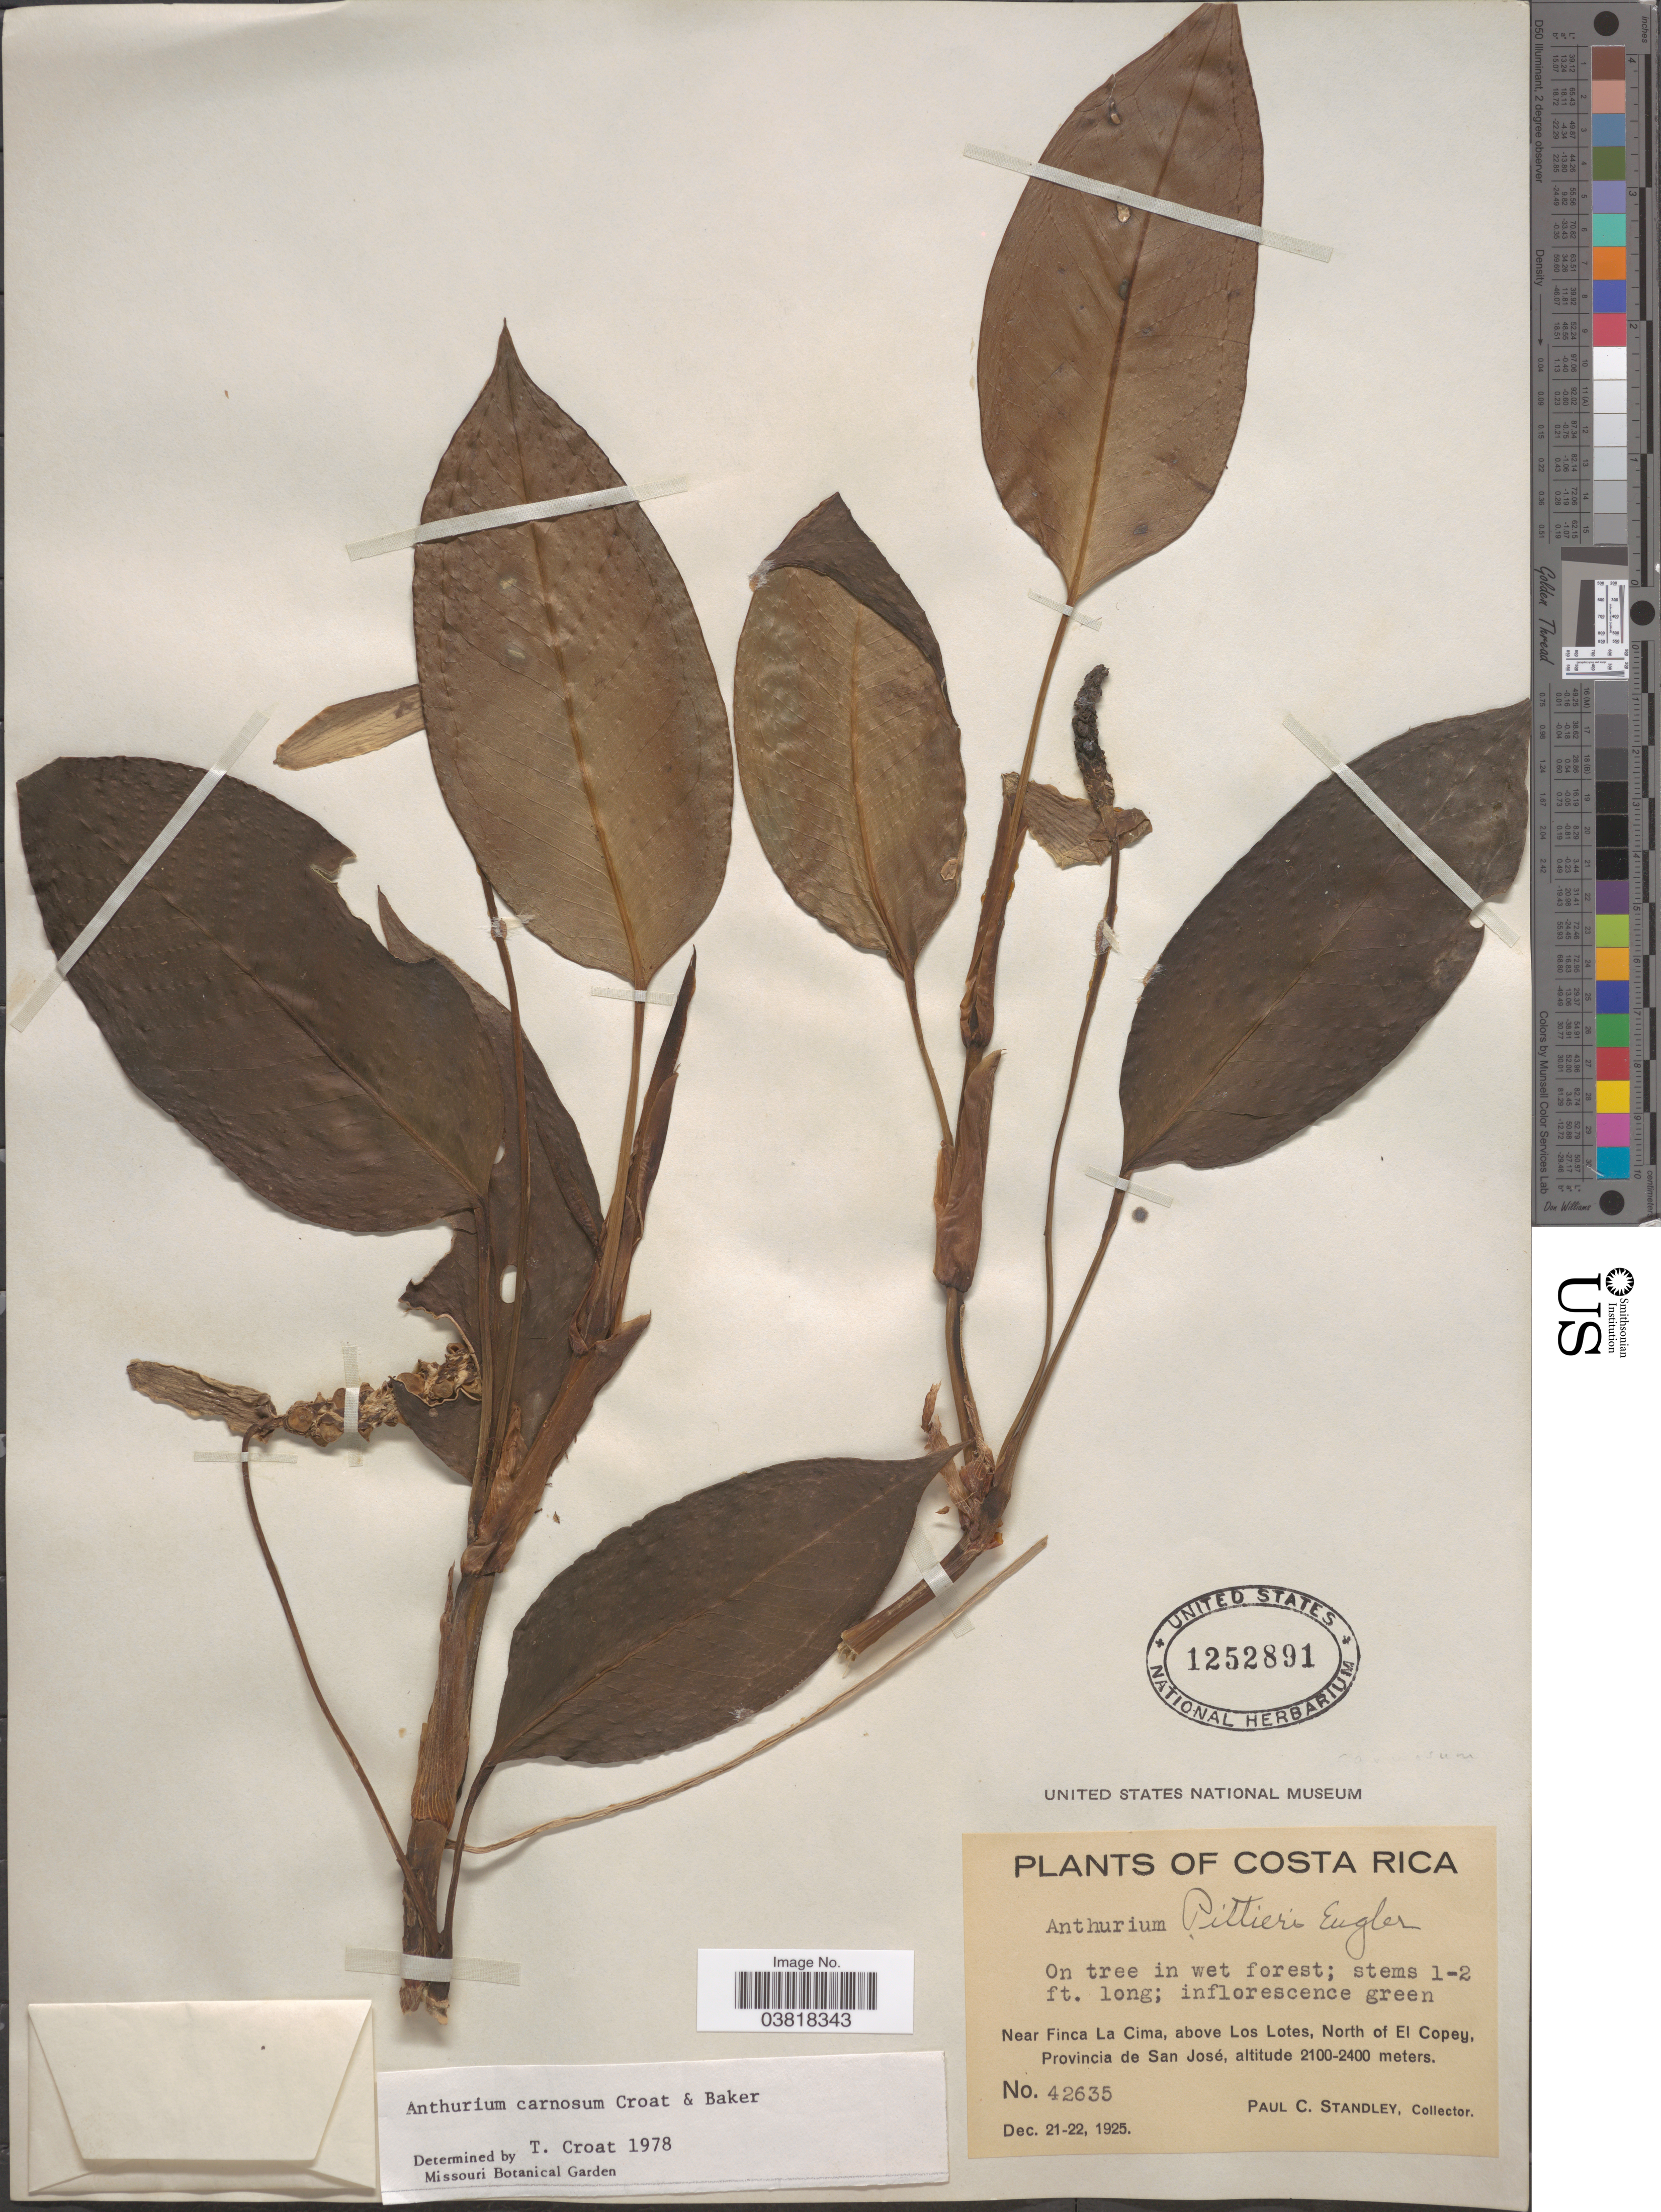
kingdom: Plantae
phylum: Tracheophyta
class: Liliopsida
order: Alismatales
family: Araceae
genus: Anthurium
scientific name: Anthurium carnosum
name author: Croat & R.A. Baker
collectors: P. C. Standley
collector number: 42635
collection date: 1925-12-21/1925-12-22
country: Costa Rica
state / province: San José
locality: Near Finca La Cima, above Los Lotes, North of El Copey.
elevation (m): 2100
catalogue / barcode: US 1252891